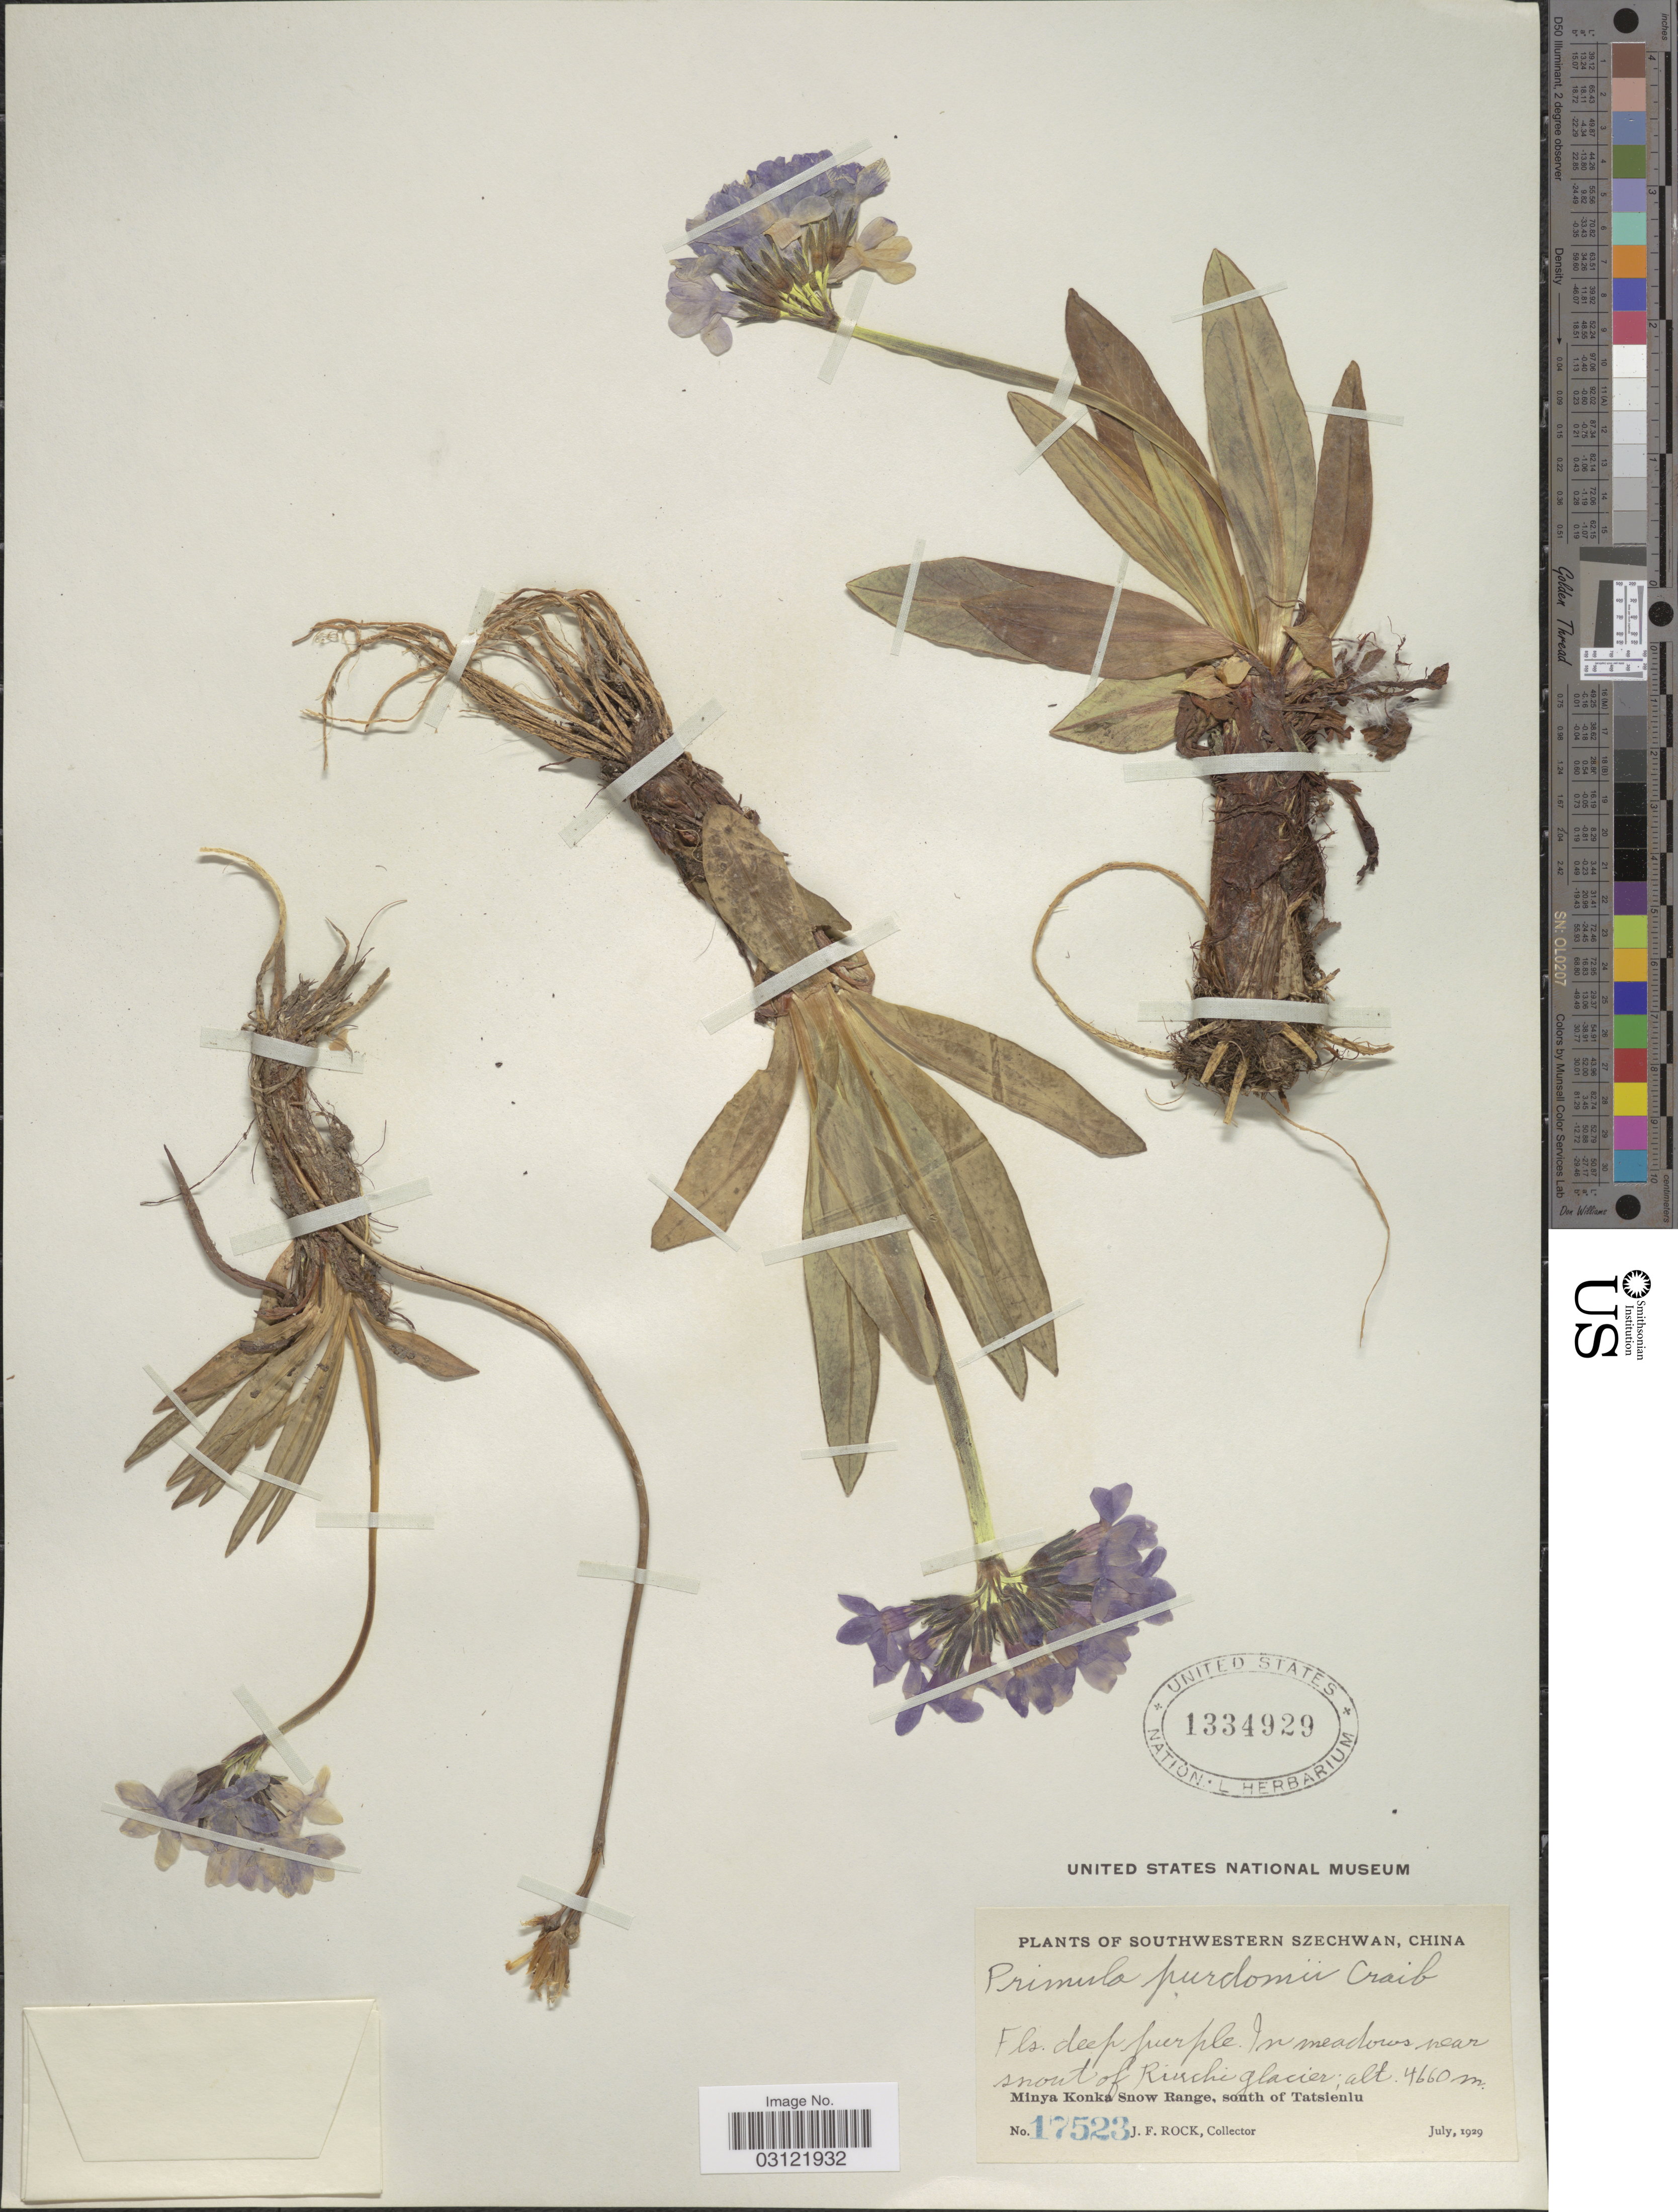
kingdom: Plantae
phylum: Tracheophyta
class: Magnoliopsida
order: Ericales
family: Primulaceae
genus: Primula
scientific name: Primula purdomii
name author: Craib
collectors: J. Rock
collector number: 17523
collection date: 1929-07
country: China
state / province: Sichuan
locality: Southwestern Szechwan. In meadows near snout of Riuchi glacier. Minya Konka Snow Range, south of Tatsienlu.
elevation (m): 4660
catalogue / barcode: US 1334929